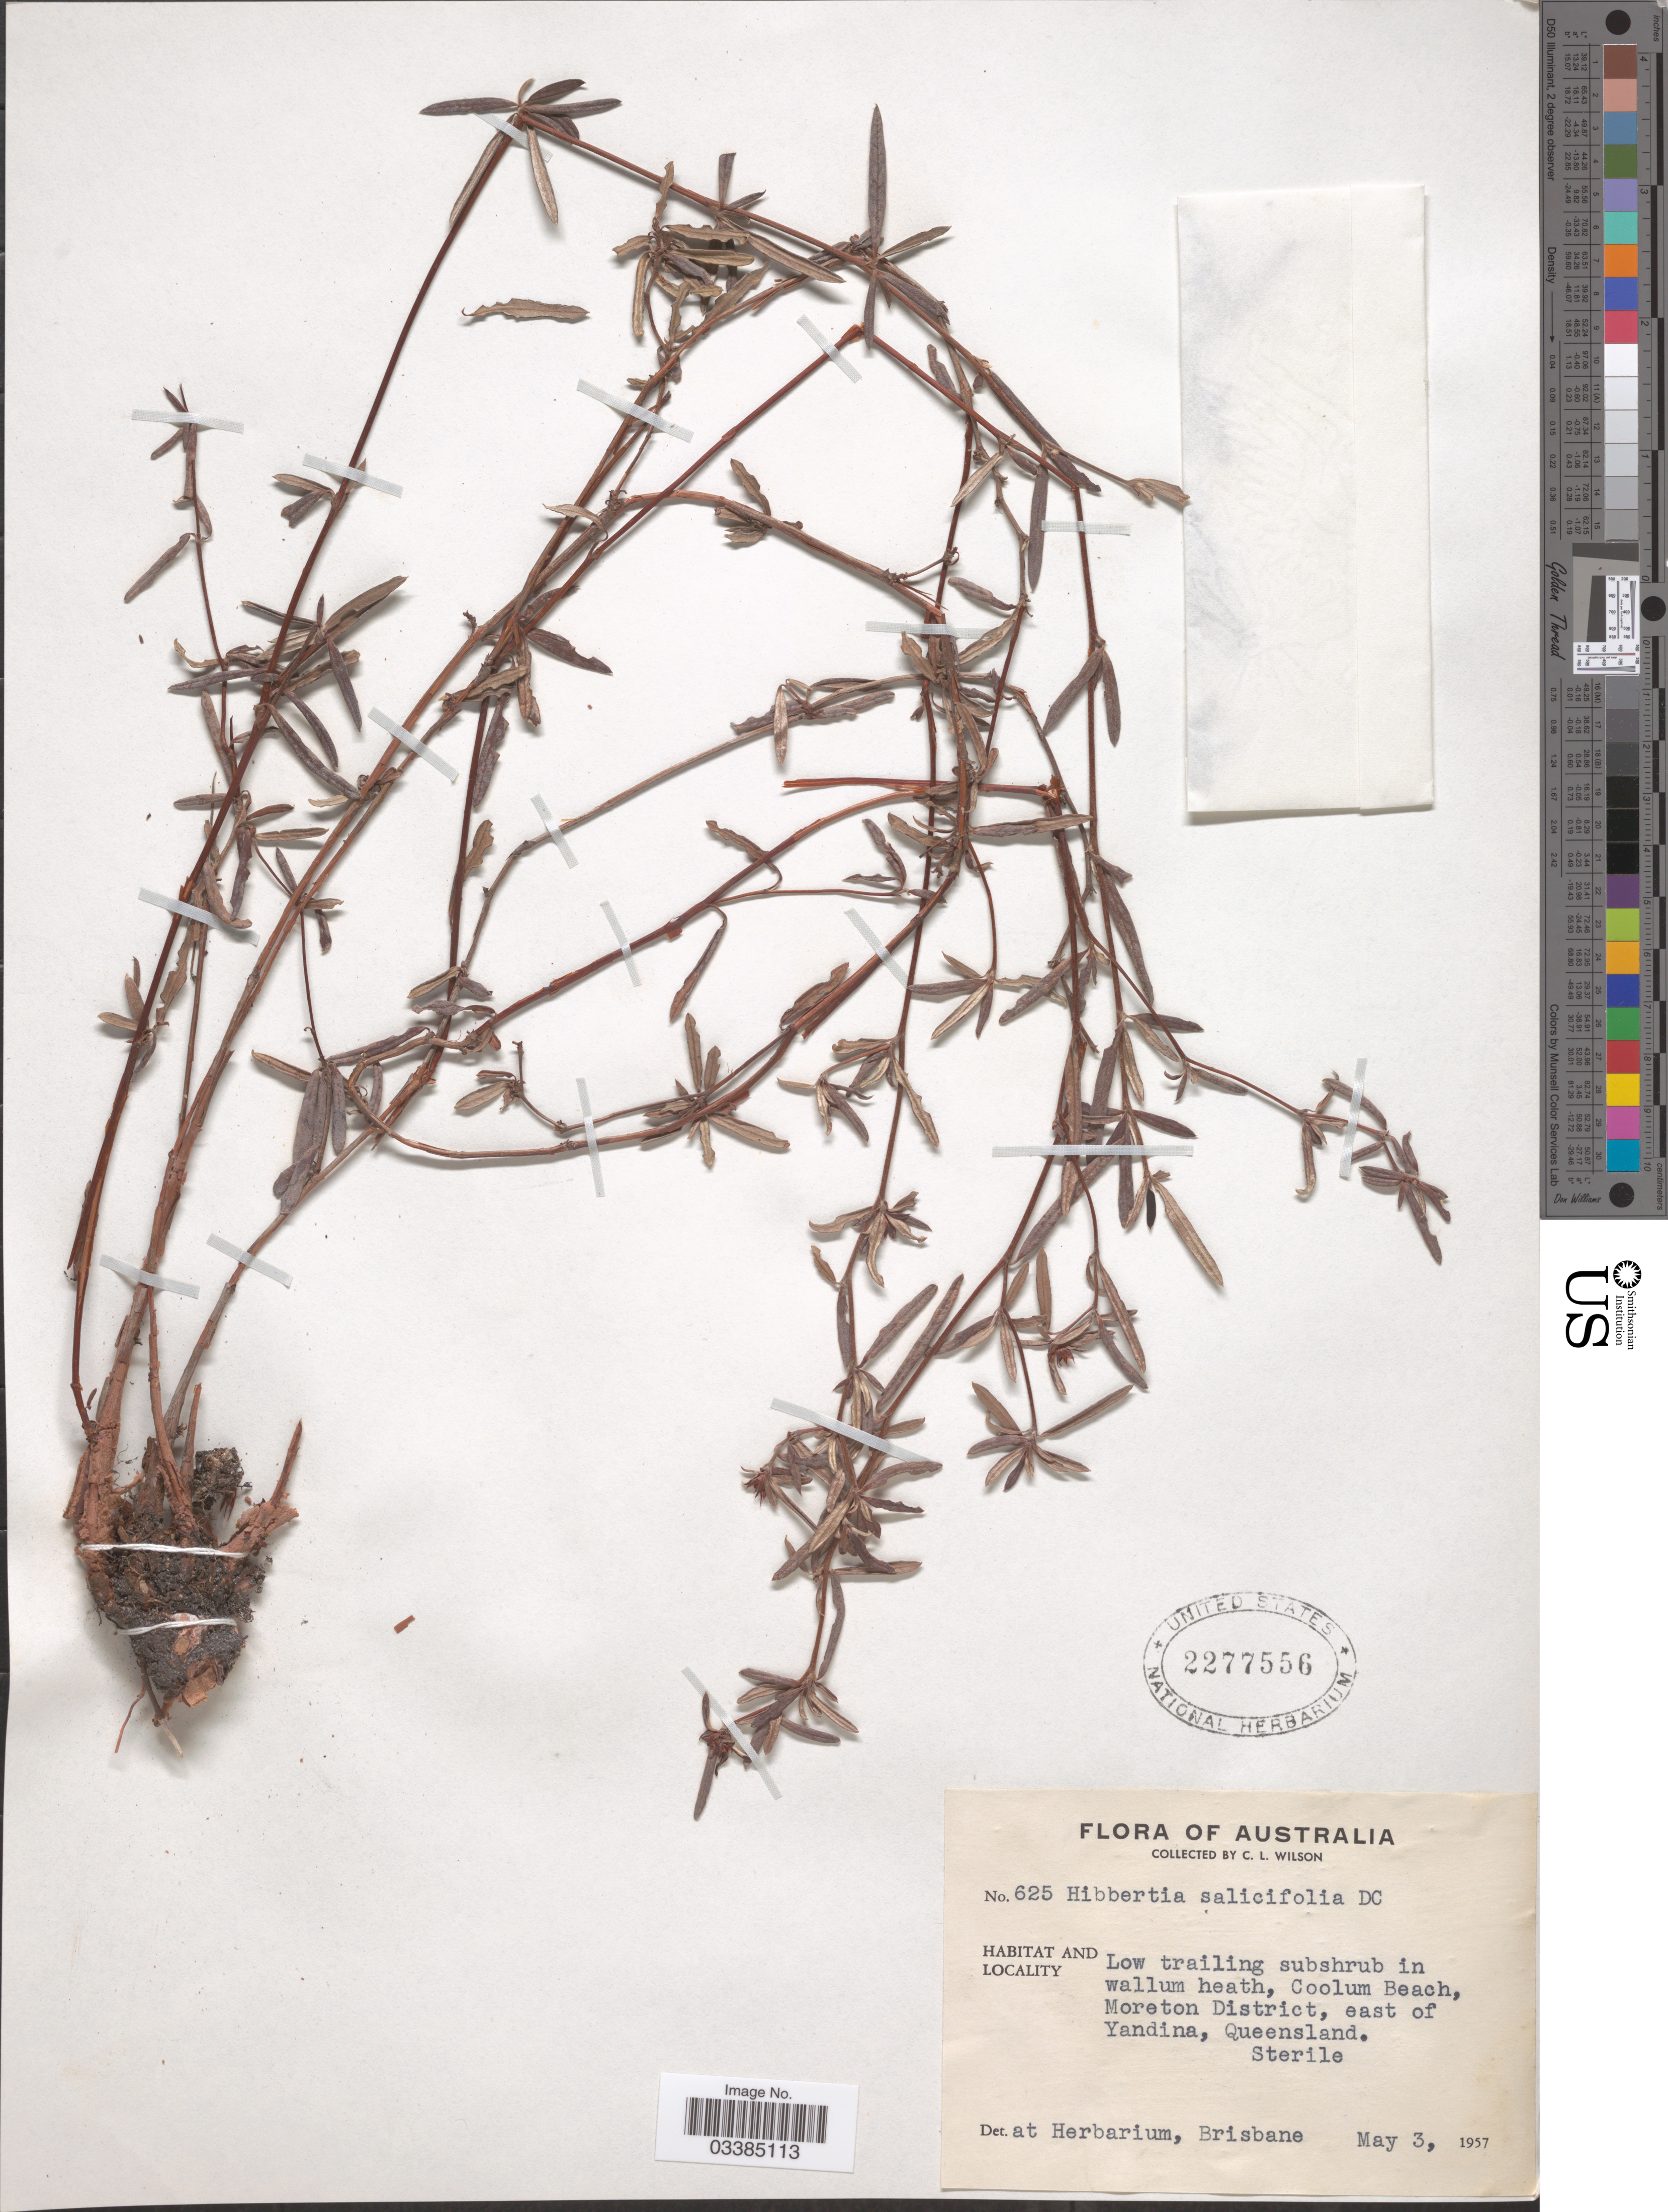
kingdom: Plantae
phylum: Tracheophyta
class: Magnoliopsida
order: Dilleniales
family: Dilleniaceae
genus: Hibbertia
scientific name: Hibbertia salicifolia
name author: Turcz.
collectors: C. L. Wilson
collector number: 625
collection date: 1957-05-03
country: Australia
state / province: Queensland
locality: Coolum Beach, Moreton District, east of Yandina.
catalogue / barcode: US 2277556